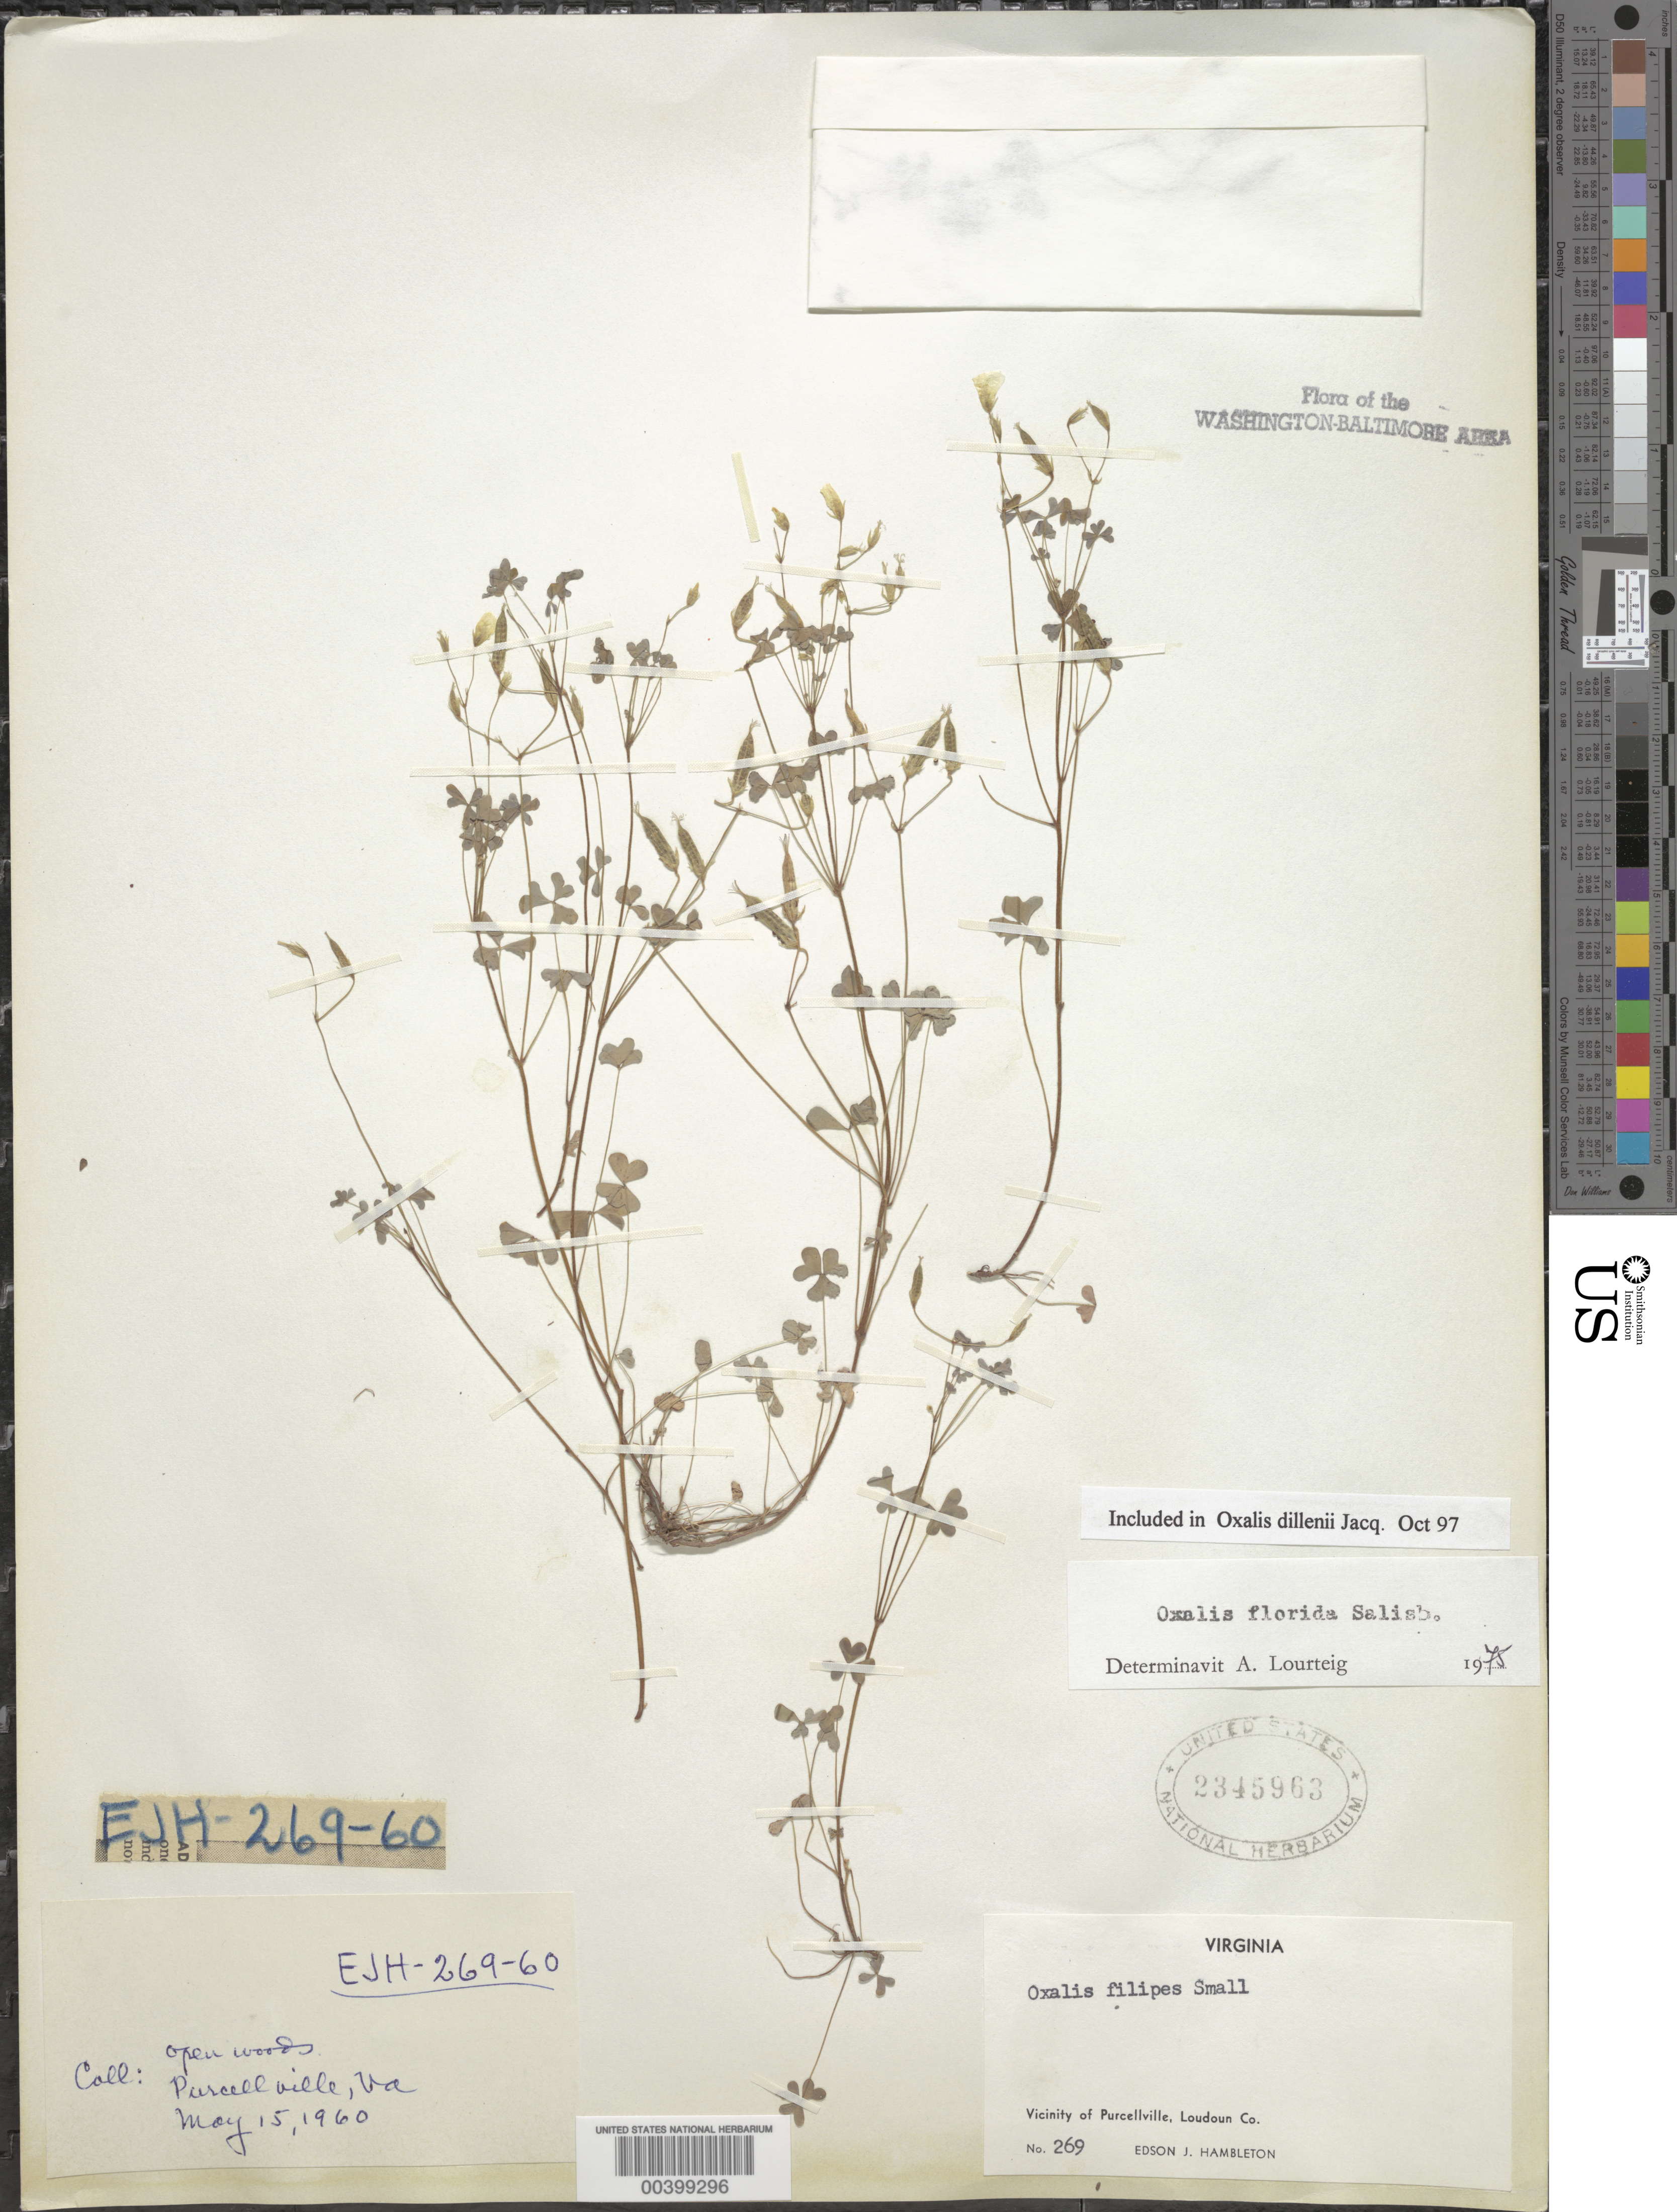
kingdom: Plantae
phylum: Tracheophyta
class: Magnoliopsida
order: Oxalidales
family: Oxalidaceae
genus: Oxalis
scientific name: Oxalis dillenii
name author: Jacq.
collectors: E. Hambleton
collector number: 269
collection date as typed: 15 May 1960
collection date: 1960-05-15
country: United States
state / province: Virginia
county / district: Loudoun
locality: Purcellville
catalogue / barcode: US 2345963